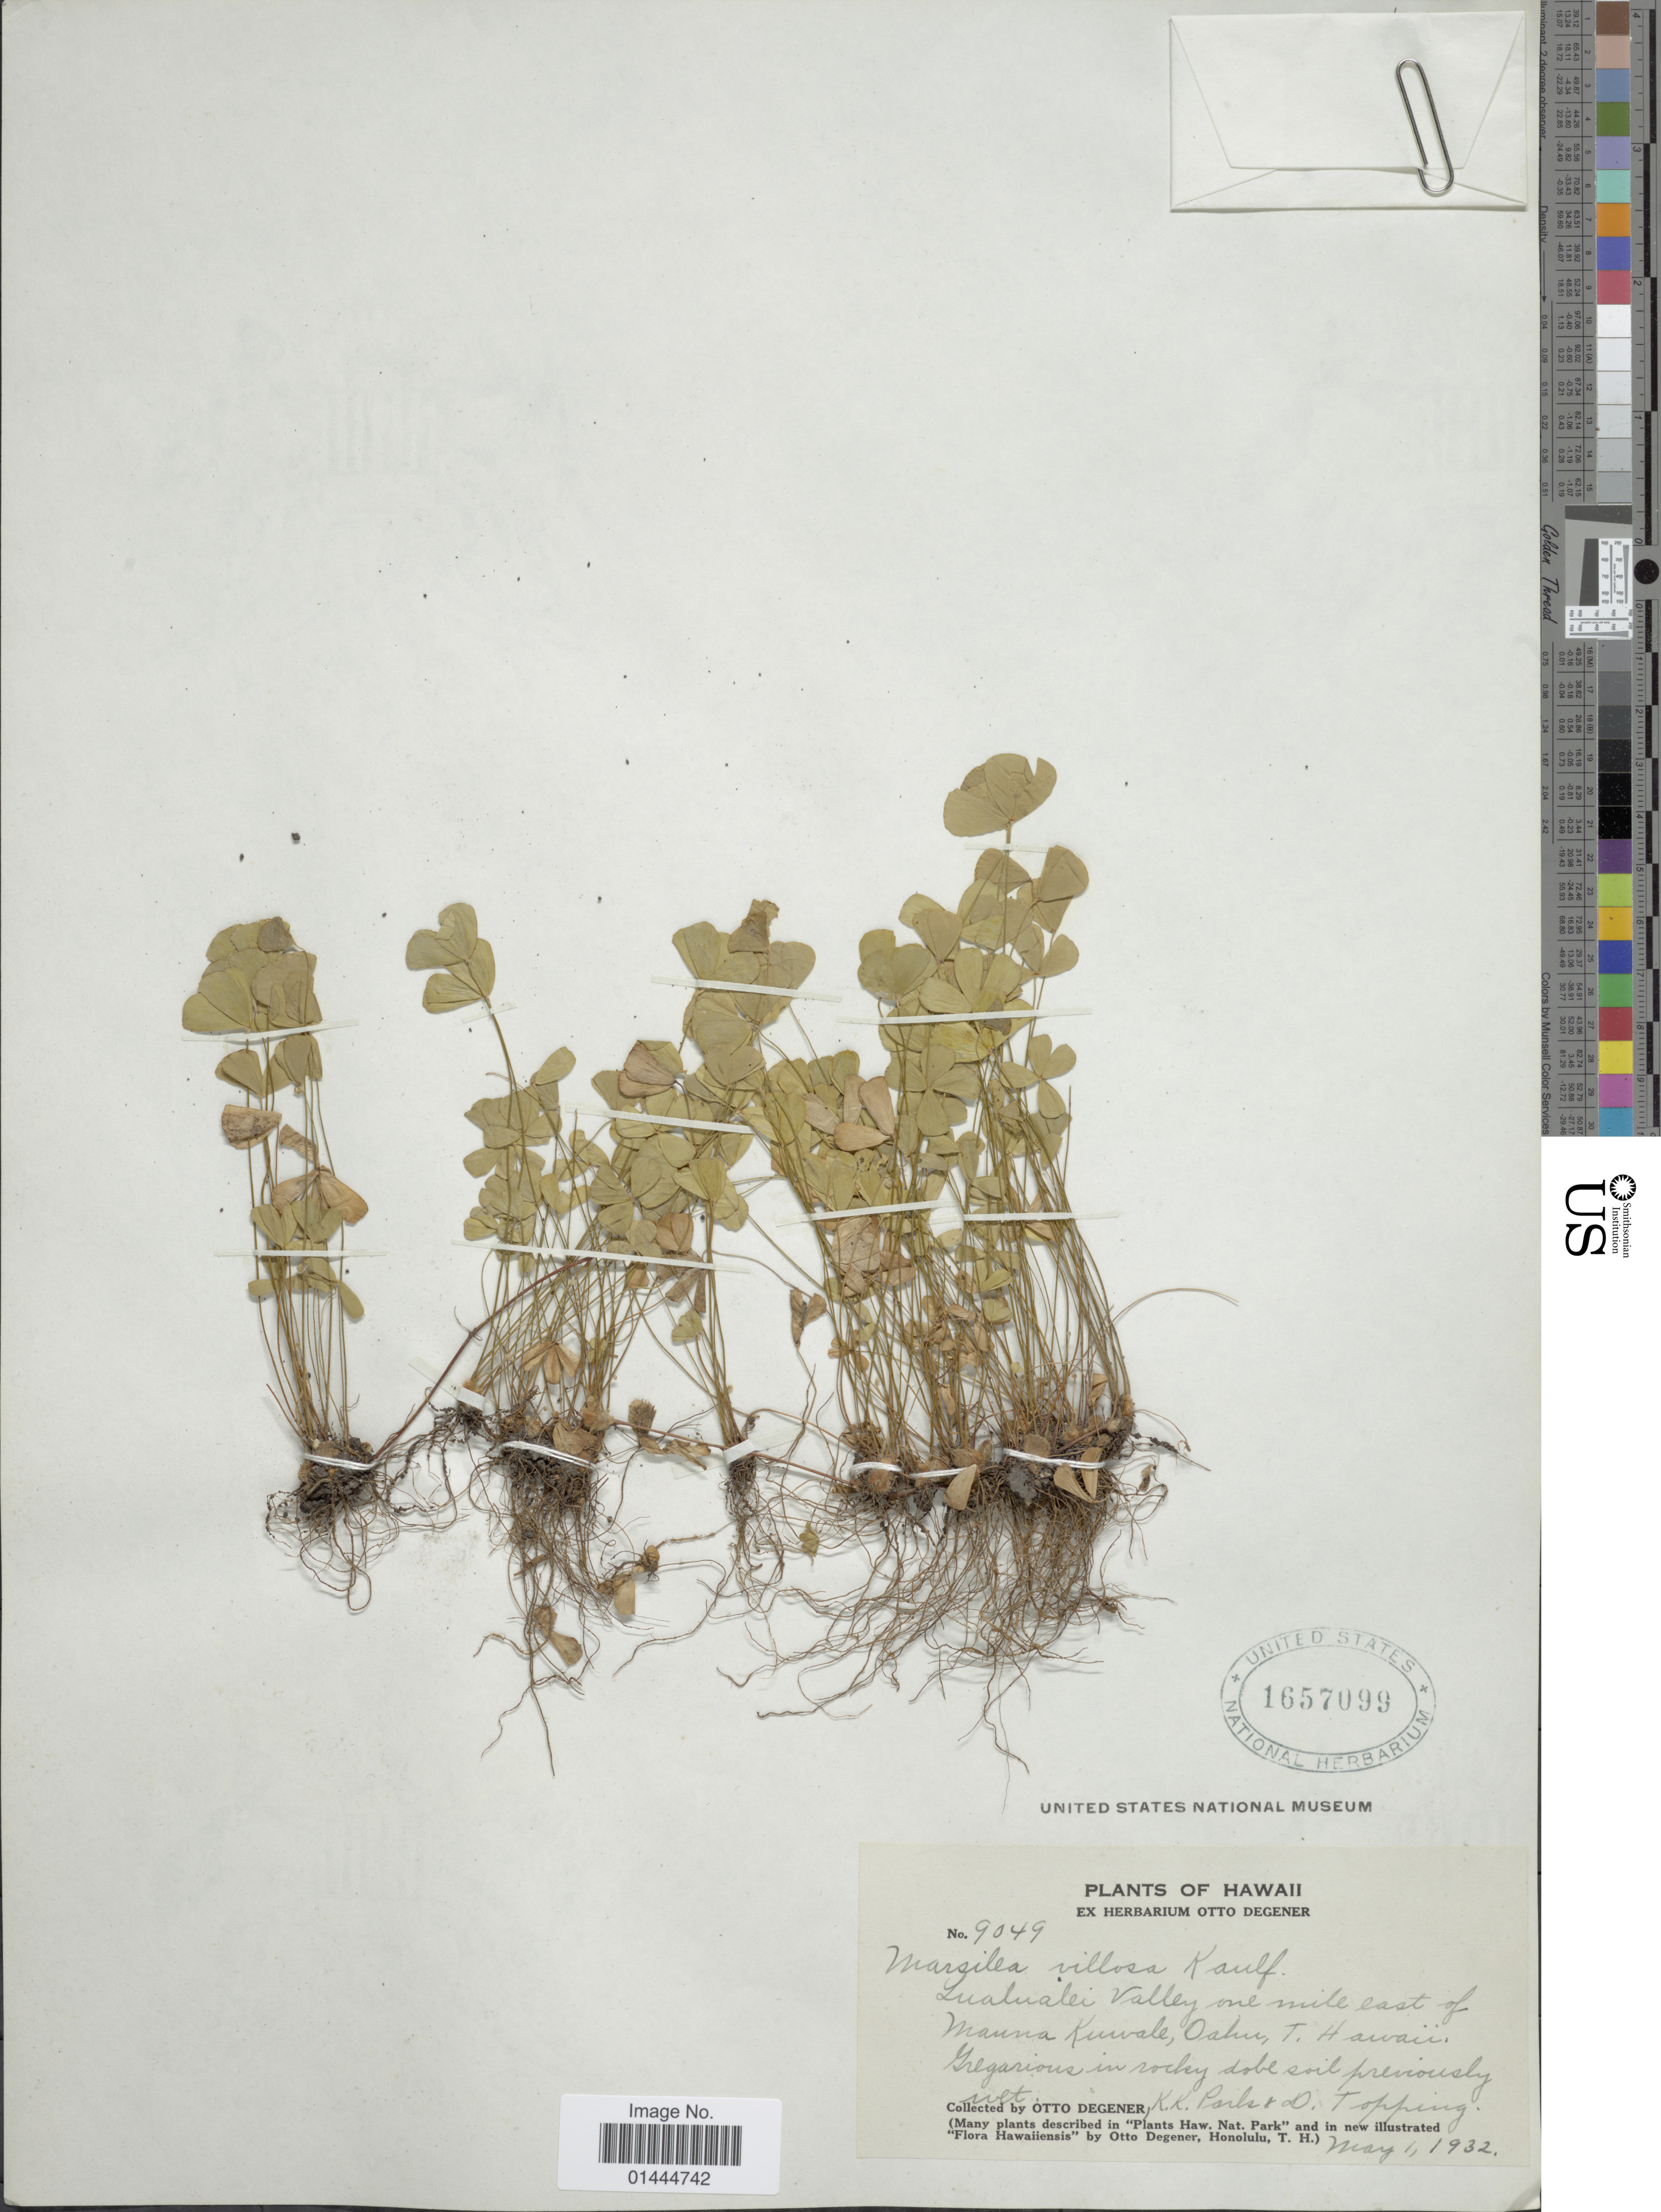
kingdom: Plantae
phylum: Tracheophyta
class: Polypodiopsida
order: Salviniales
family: Marsileaceae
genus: Marsilea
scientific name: Marsilea villosa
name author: Kaulf.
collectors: O. Degener, K. Parls & D. L. Topping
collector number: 9049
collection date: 1932-05-01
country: United States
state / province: Hawaii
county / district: Honolulu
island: Oahu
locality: Gualualei Valley one mile east of Mauna Kuwale,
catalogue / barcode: US 1657099